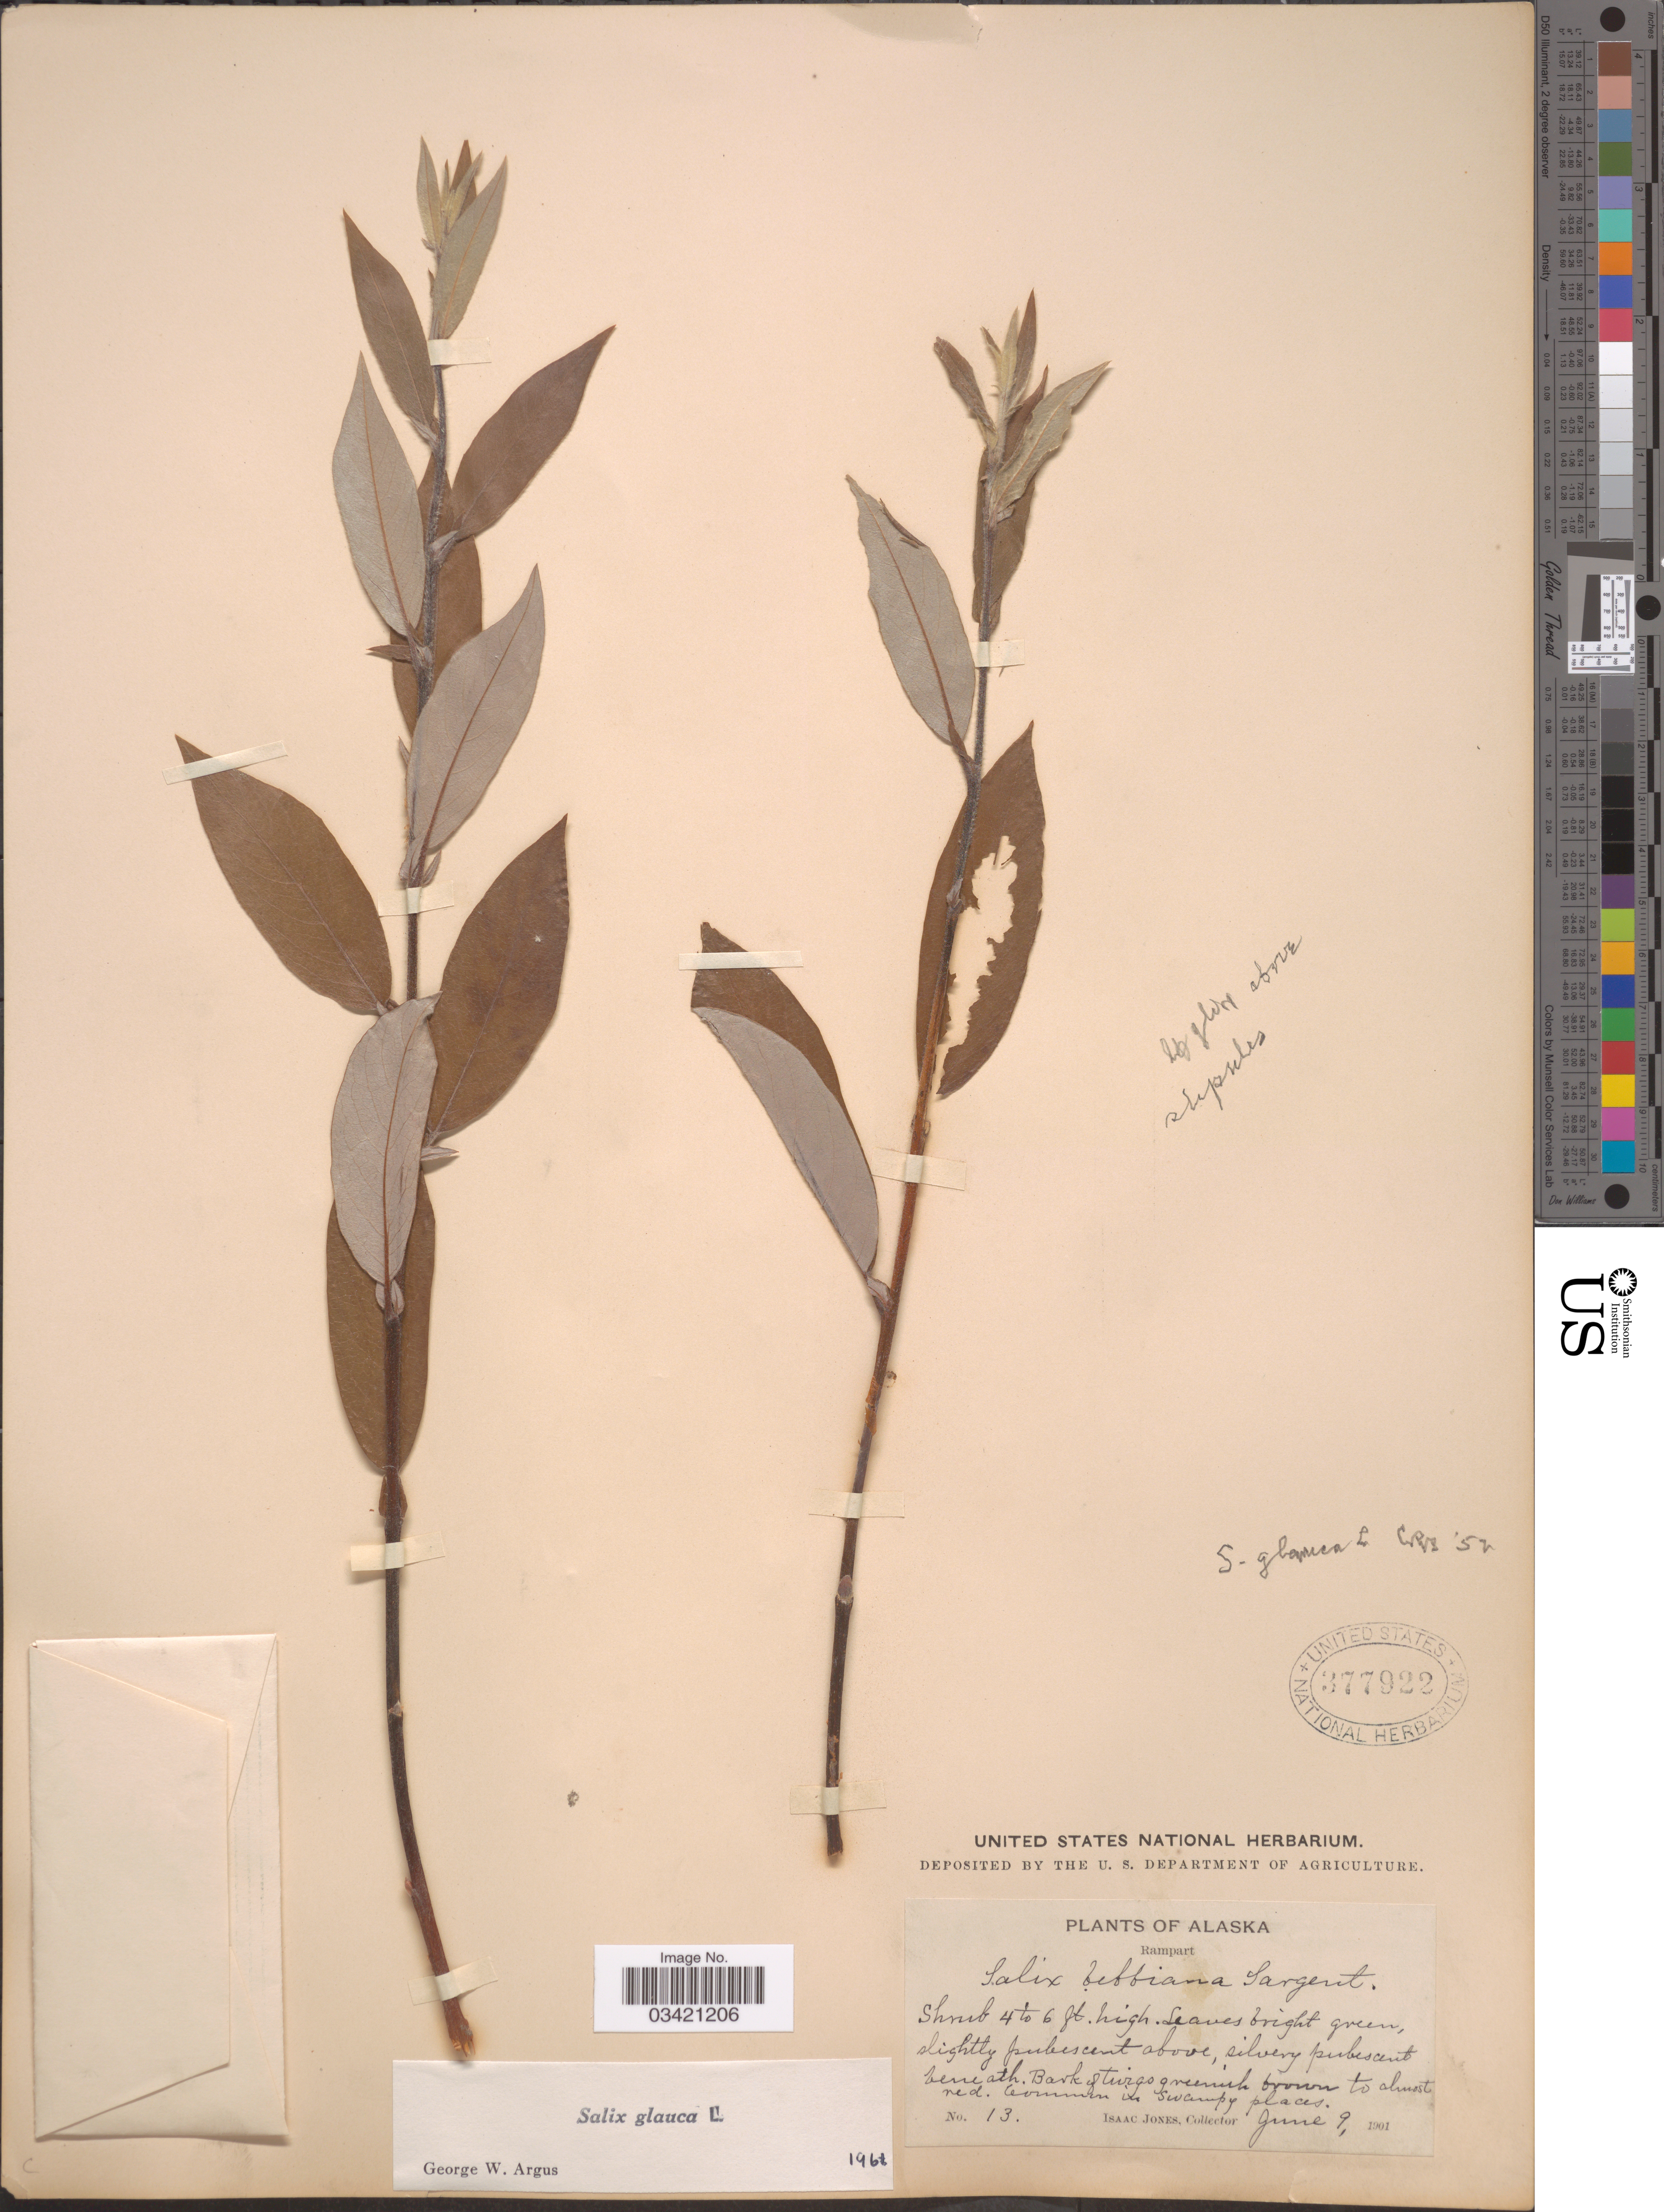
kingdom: Plantae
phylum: Tracheophyta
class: Magnoliopsida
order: Malpighiales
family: Salicaceae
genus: Salix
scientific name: Salix glauca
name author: L.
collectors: I. Jones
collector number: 13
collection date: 1901-06-09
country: United States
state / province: Alaska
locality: Rampart.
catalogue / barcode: US 377922